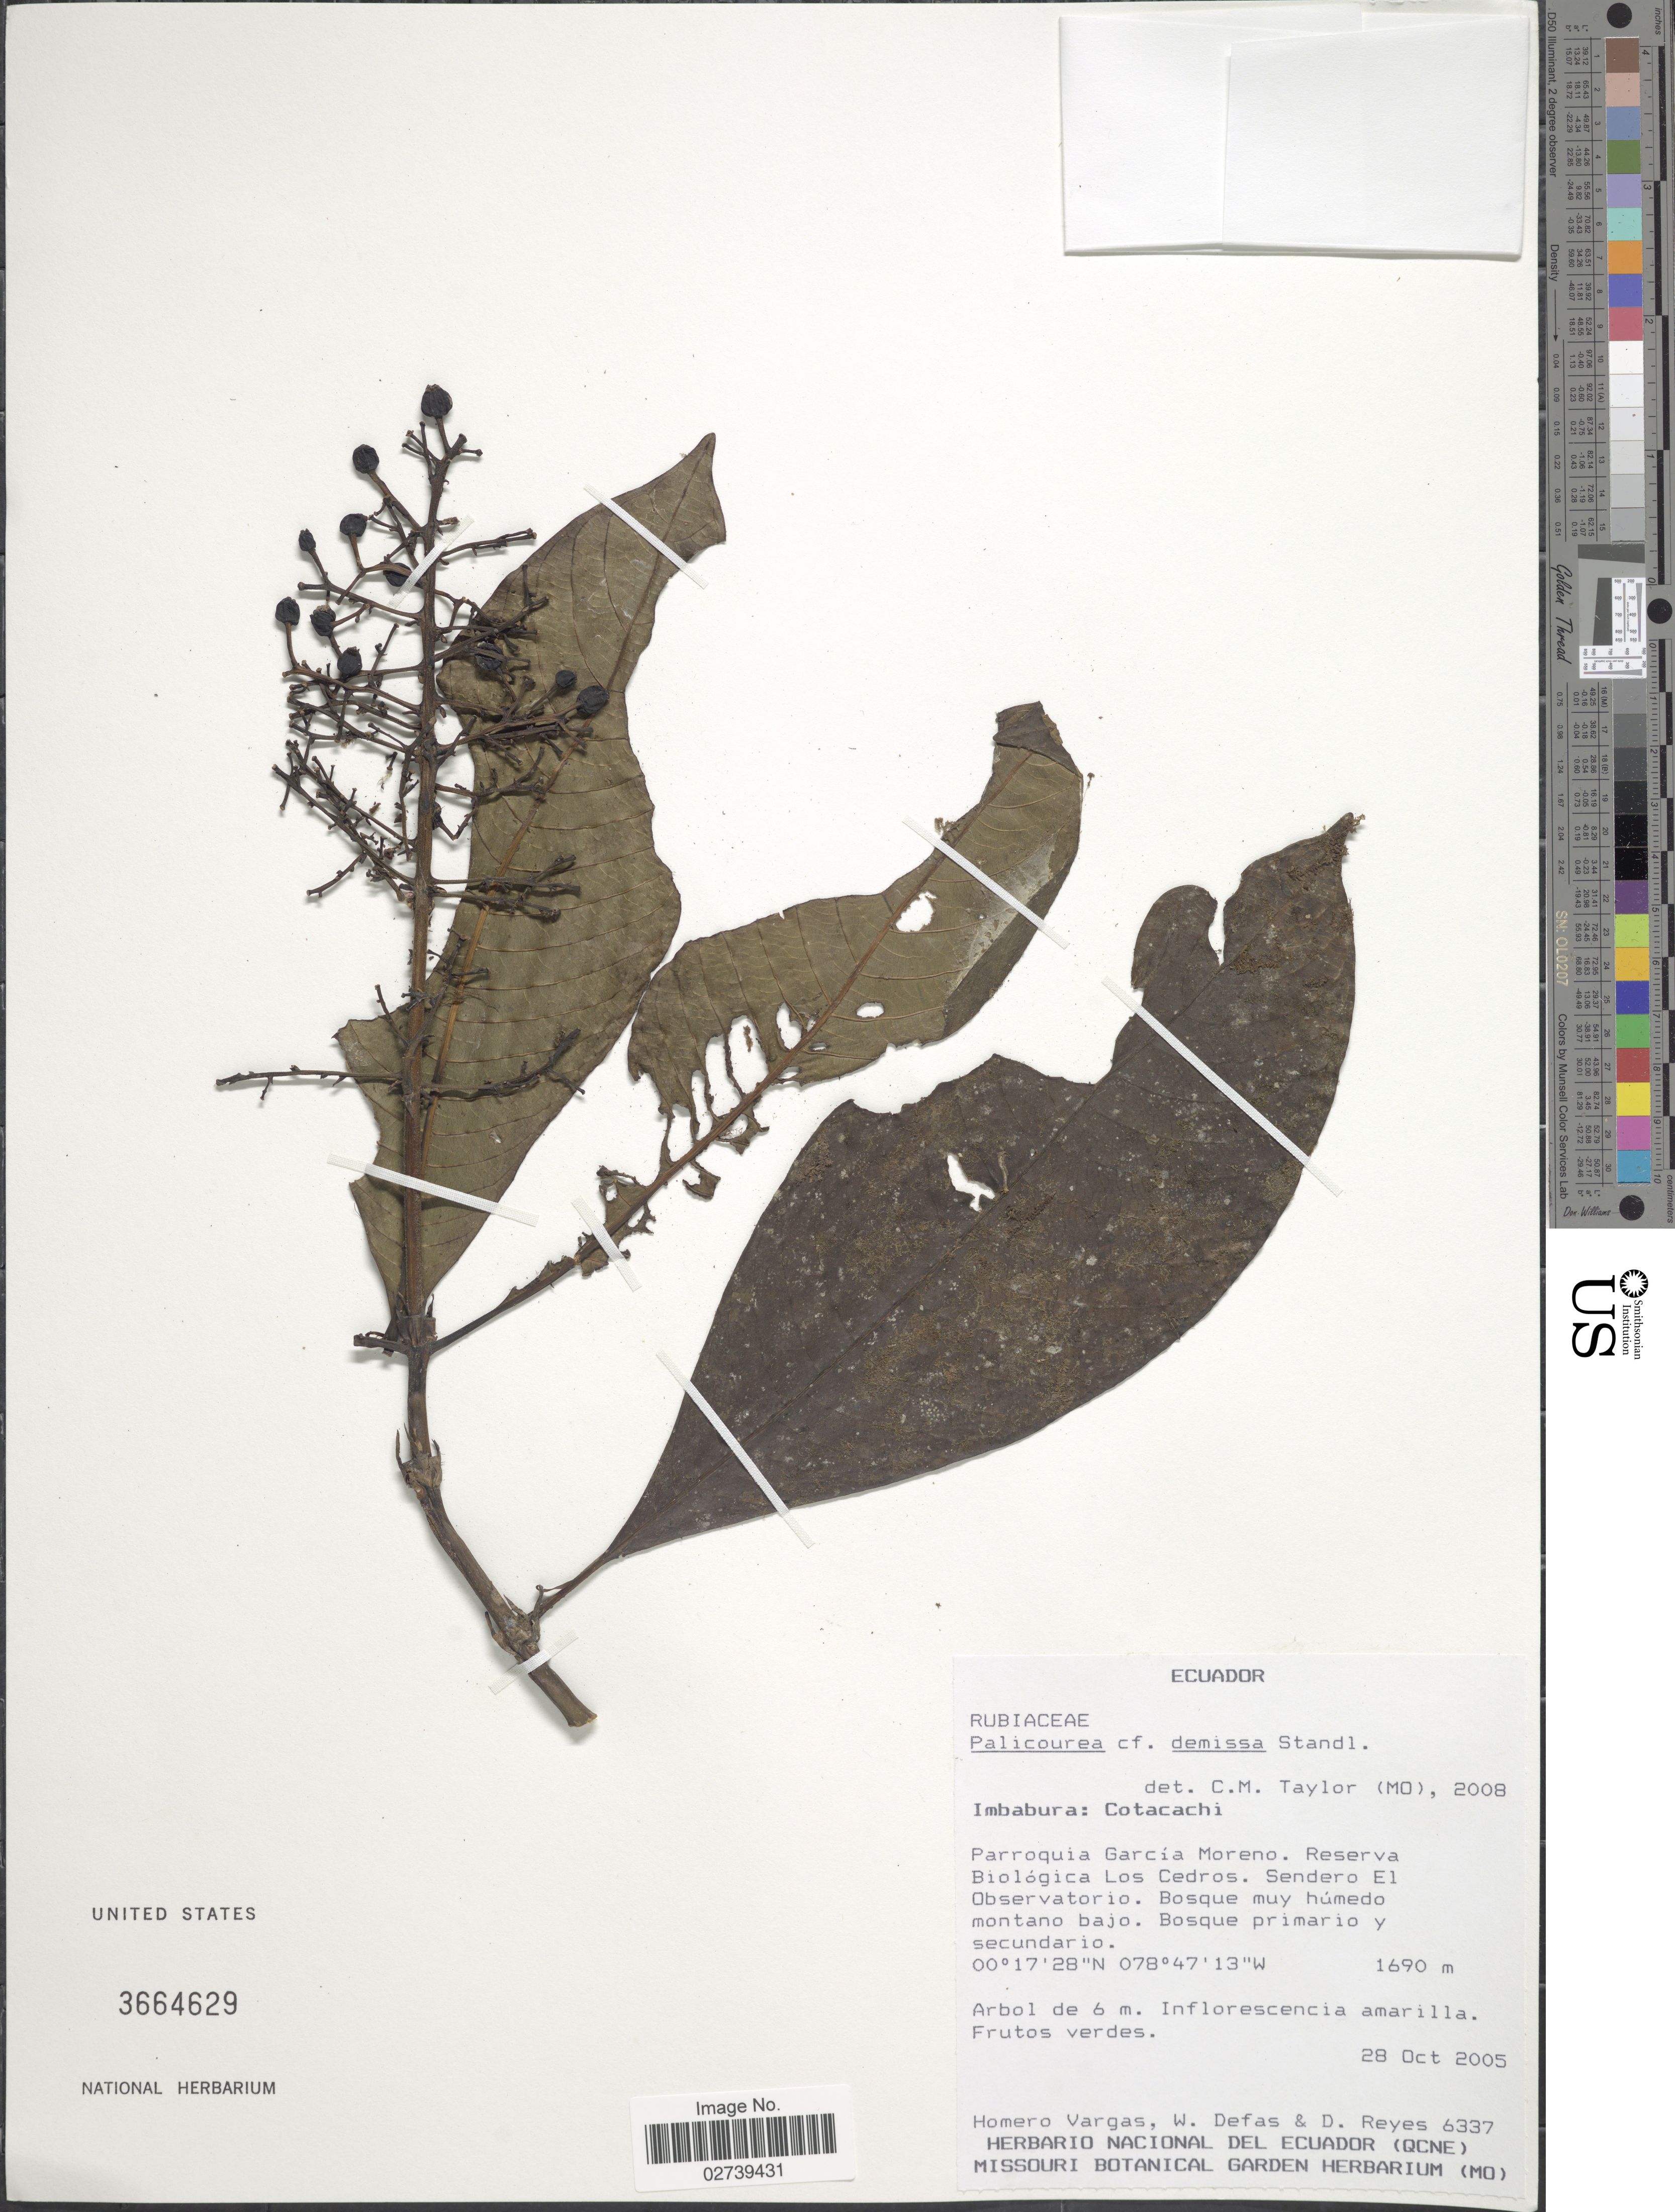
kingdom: Plantae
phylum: Tracheophyta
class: Magnoliopsida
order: Gentianales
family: Rubiaceae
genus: Palicourea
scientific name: Palicourea demissa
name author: Standl.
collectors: H. Vargas, W. Defas & D. Reyes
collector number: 6337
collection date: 2005-10-28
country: Ecuador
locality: Imbabura: Cotopaxi, Parroquia Garcia Moreno, Reserva Biologica Los Cedros, Sendero El Observatorio.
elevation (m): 1690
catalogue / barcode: US 3664629